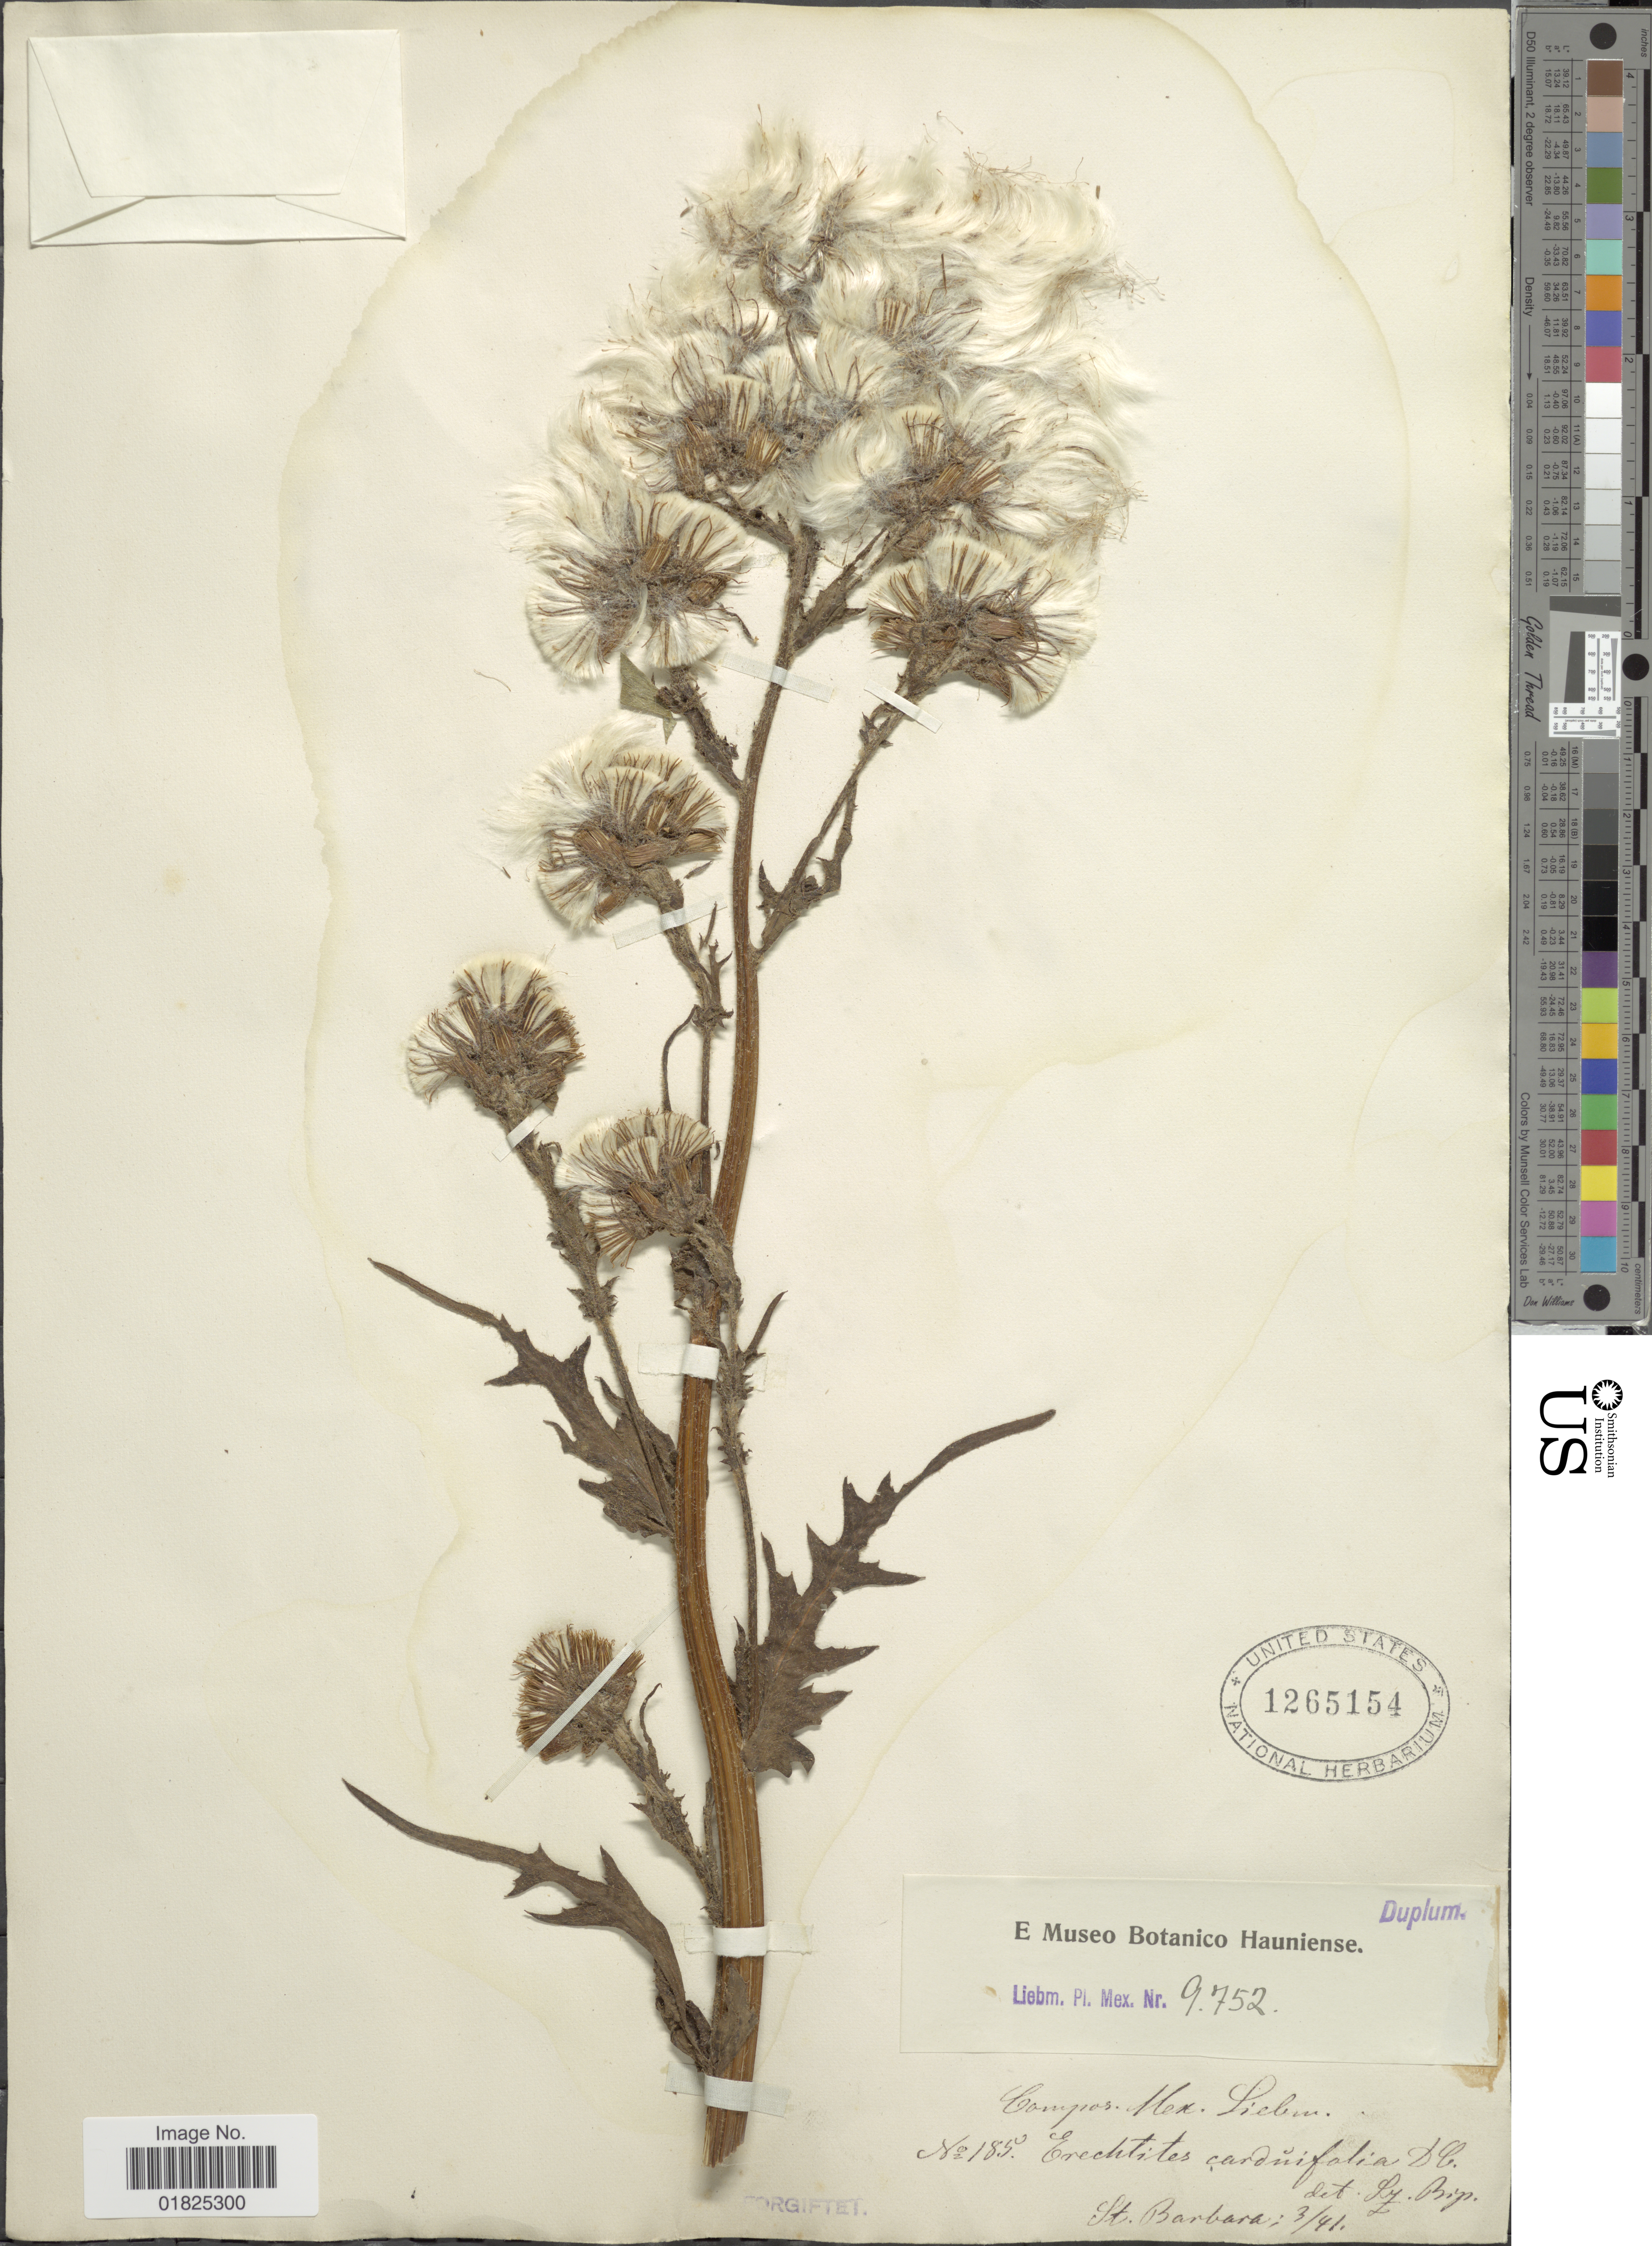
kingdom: Plantae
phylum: Tracheophyta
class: Magnoliopsida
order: Asterales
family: Asteraceae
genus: Erechtites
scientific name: Erechtites hieraciifolius var. cacaliodes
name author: (Fisch. ex Spreng.) Less. ex Griseb.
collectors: Leibm.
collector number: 9752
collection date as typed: Transcribed d/m/y: /3/41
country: Mexico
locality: St. Barbara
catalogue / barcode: US 1265154